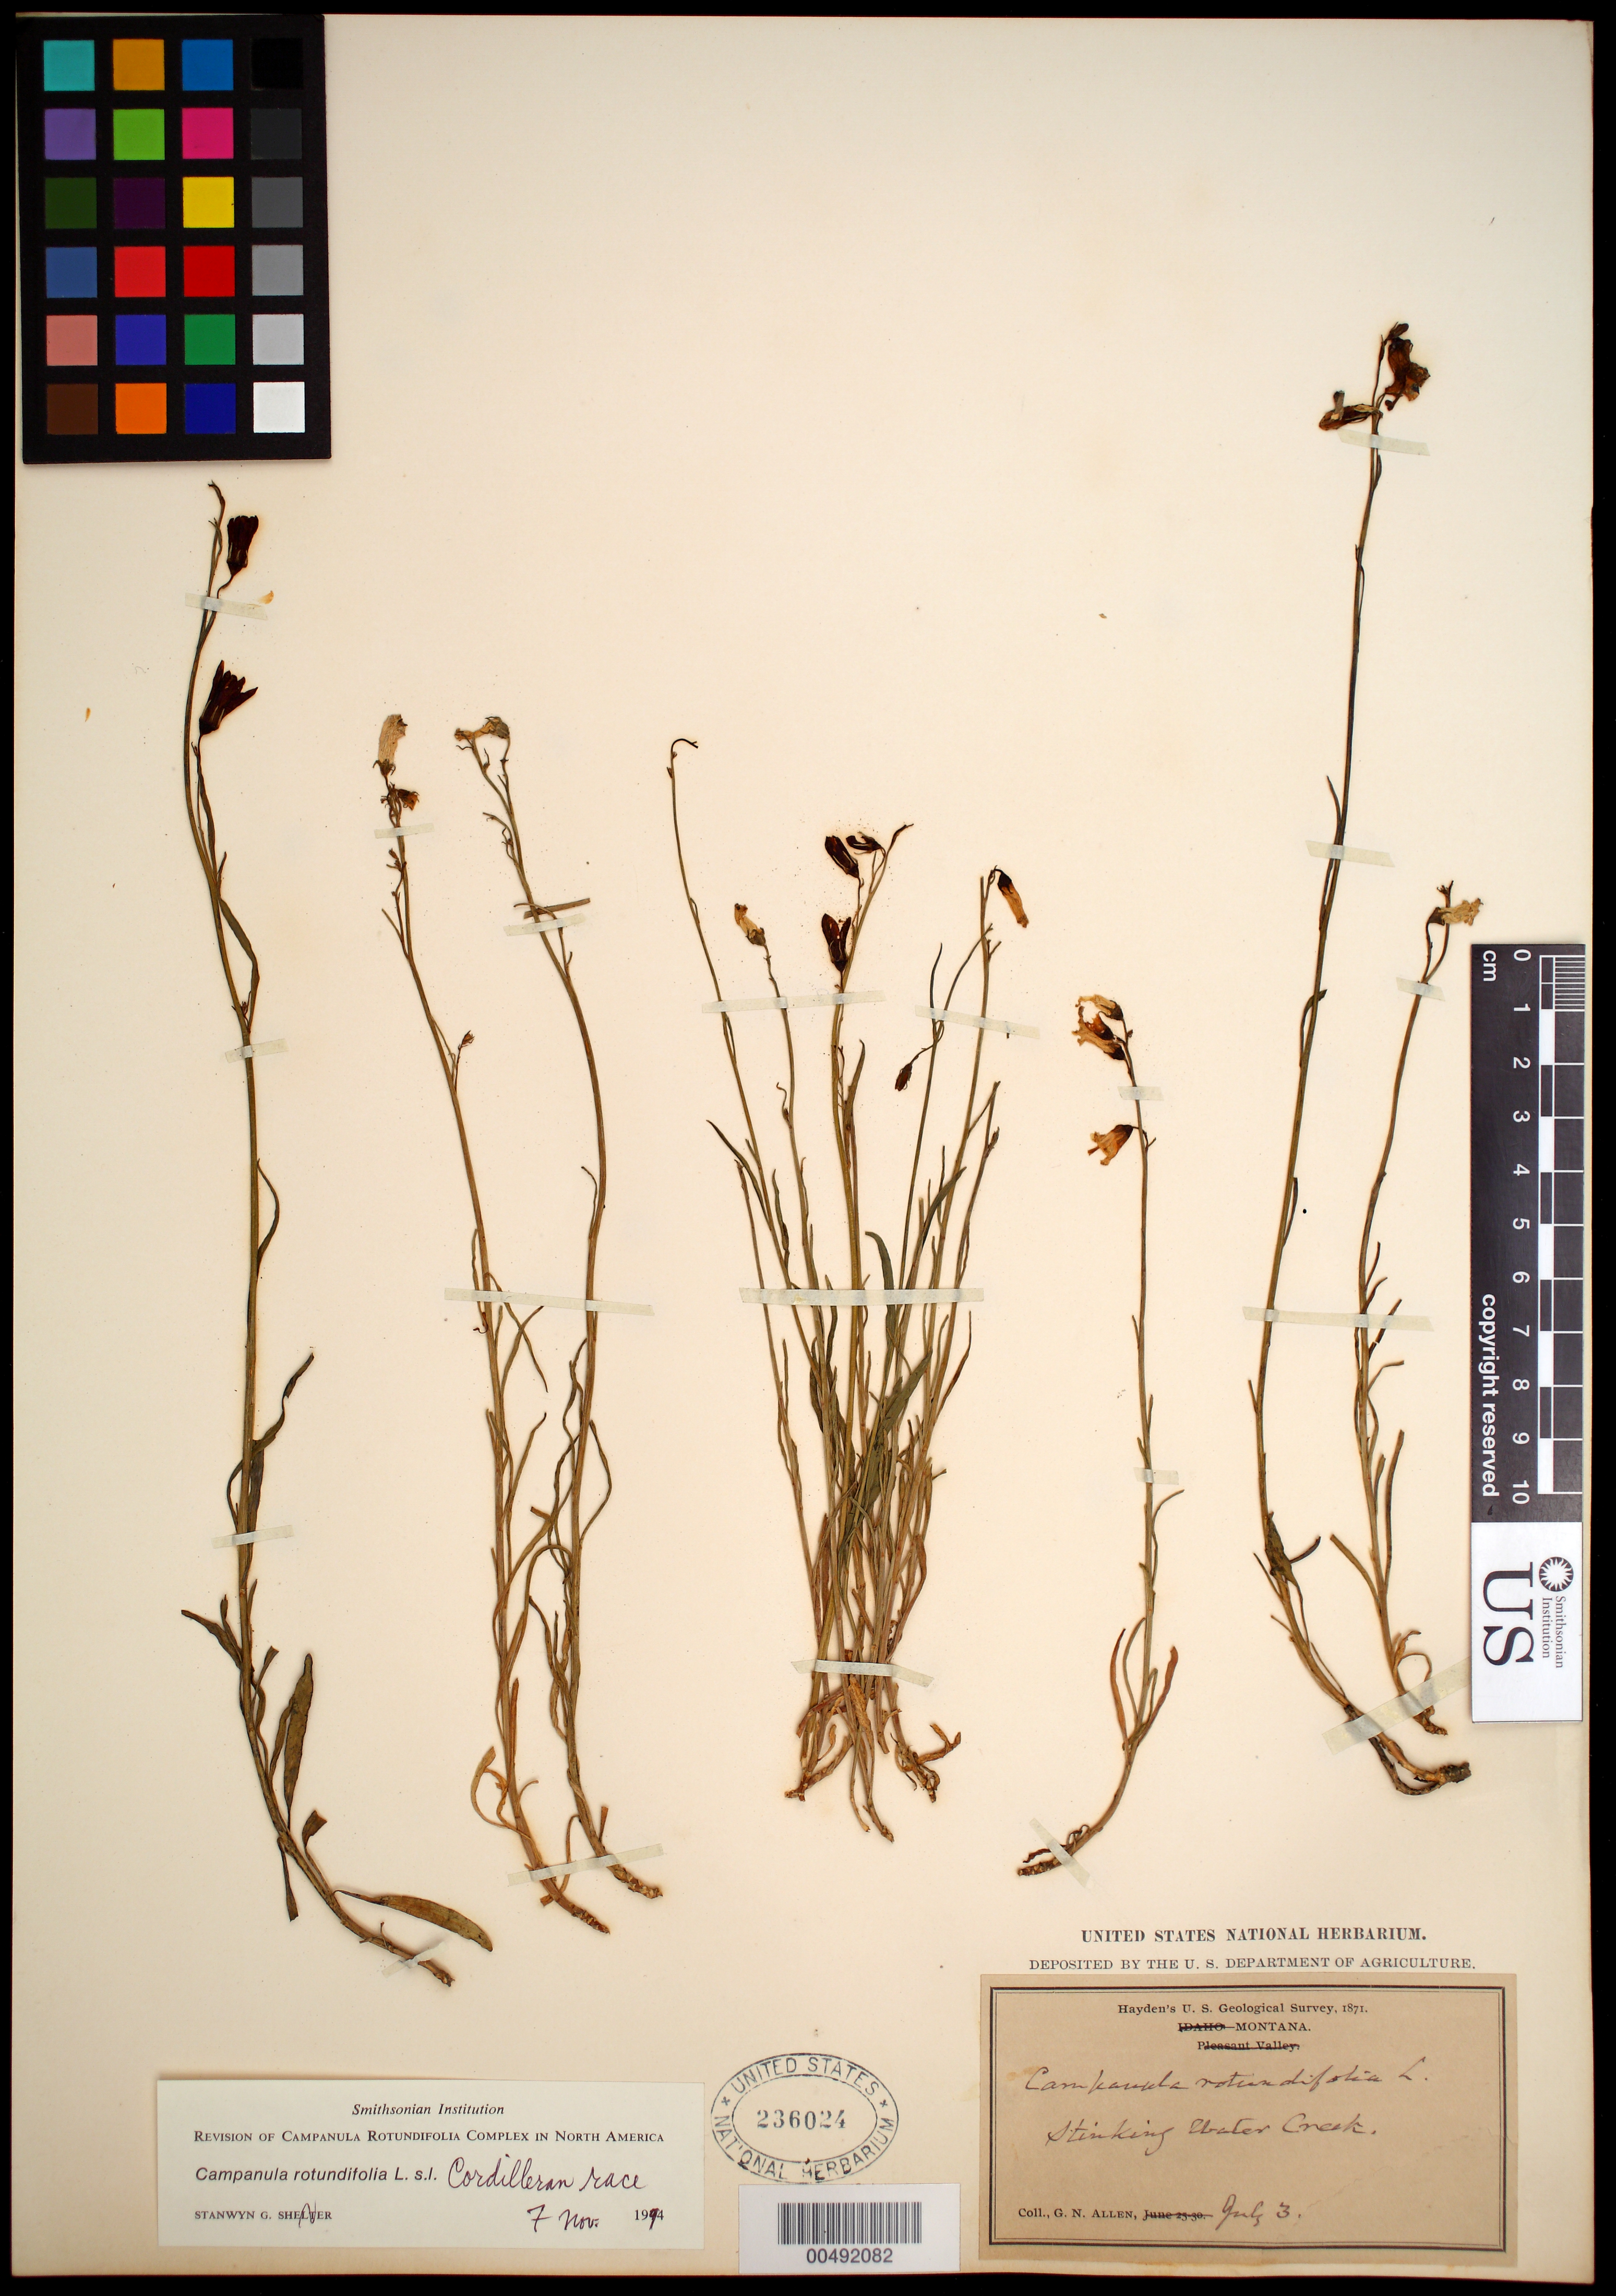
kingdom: Plantae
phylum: Tracheophyta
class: Magnoliopsida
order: Asterales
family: Campanulaceae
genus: Campanula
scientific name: Campanula rotundifolia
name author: L.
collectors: G. N. Allen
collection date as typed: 03 Jul 1871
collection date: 1871-07-03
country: United States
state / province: Montana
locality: Stinking Water Creek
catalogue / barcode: US 236024